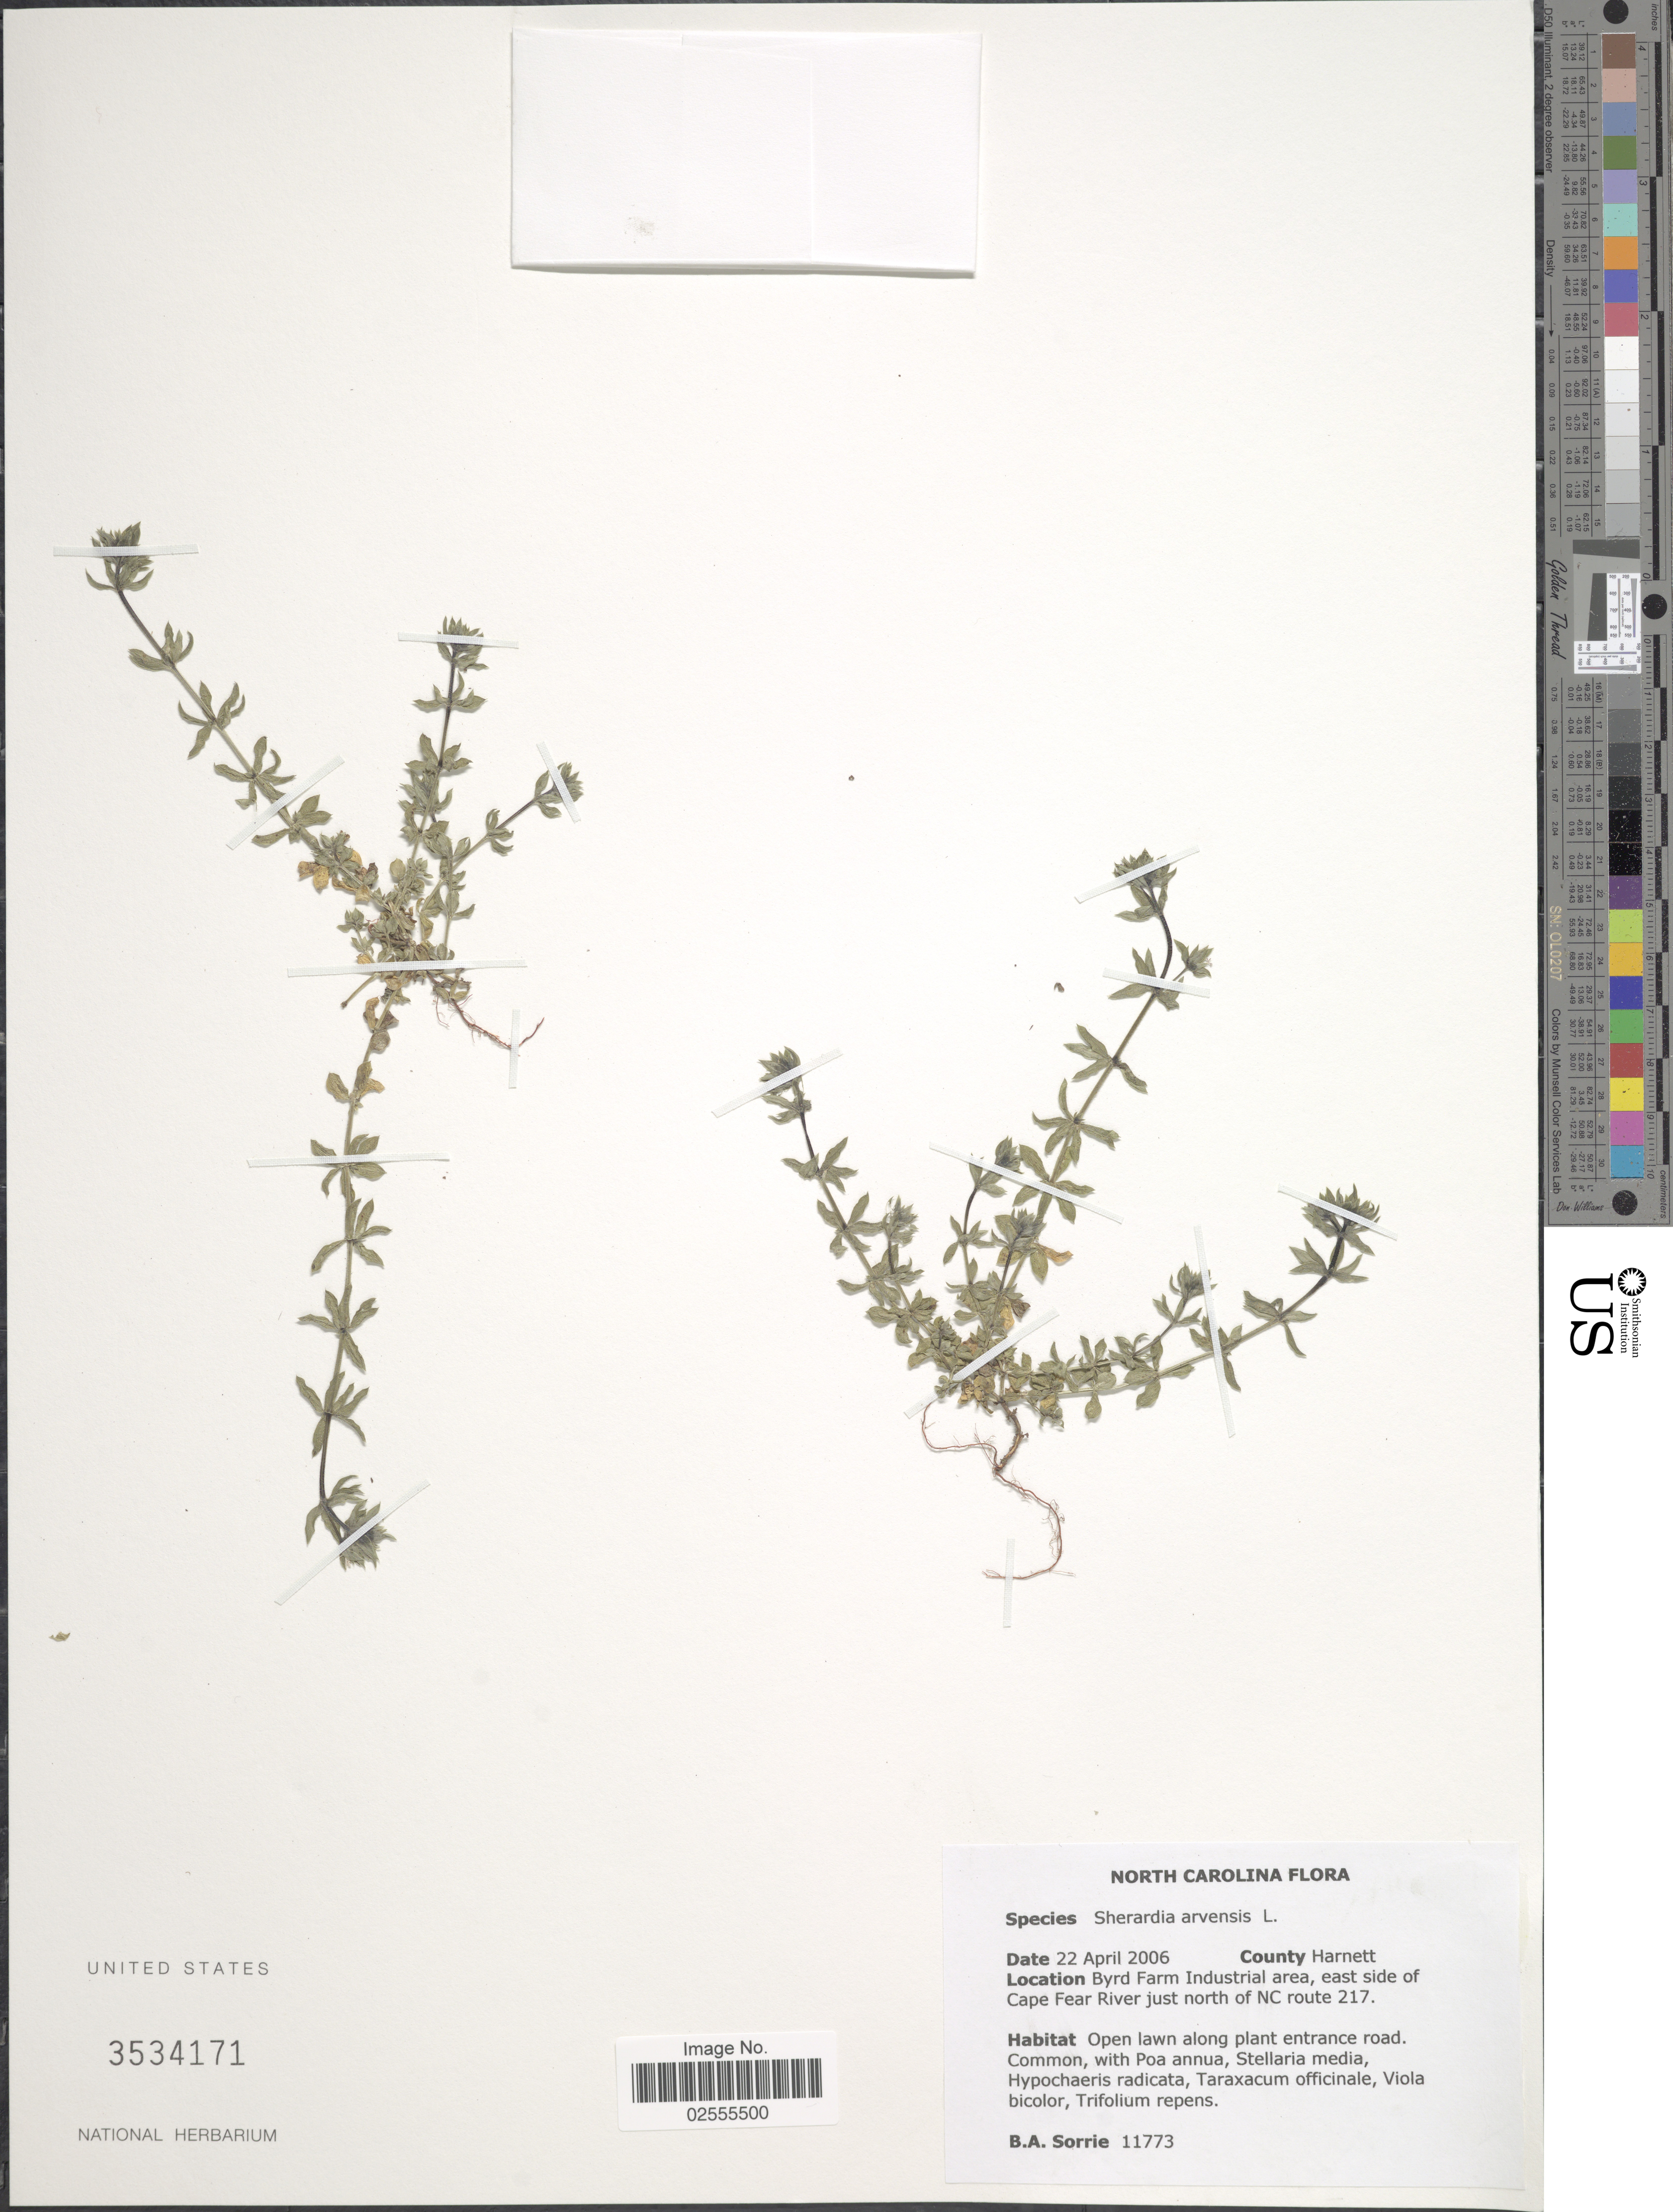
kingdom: Plantae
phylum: Tracheophyta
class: Magnoliopsida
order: Gentianales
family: Rubiaceae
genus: Sherardia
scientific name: Sherardia arvensis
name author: L.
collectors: B. Sorrie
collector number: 11773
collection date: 2006-04-22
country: United States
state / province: North Carolina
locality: Byrd Farm Industrial area, east side of Cape Fear River just north of NC route 217, open lawn along plant entrance road.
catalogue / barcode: US 3534171